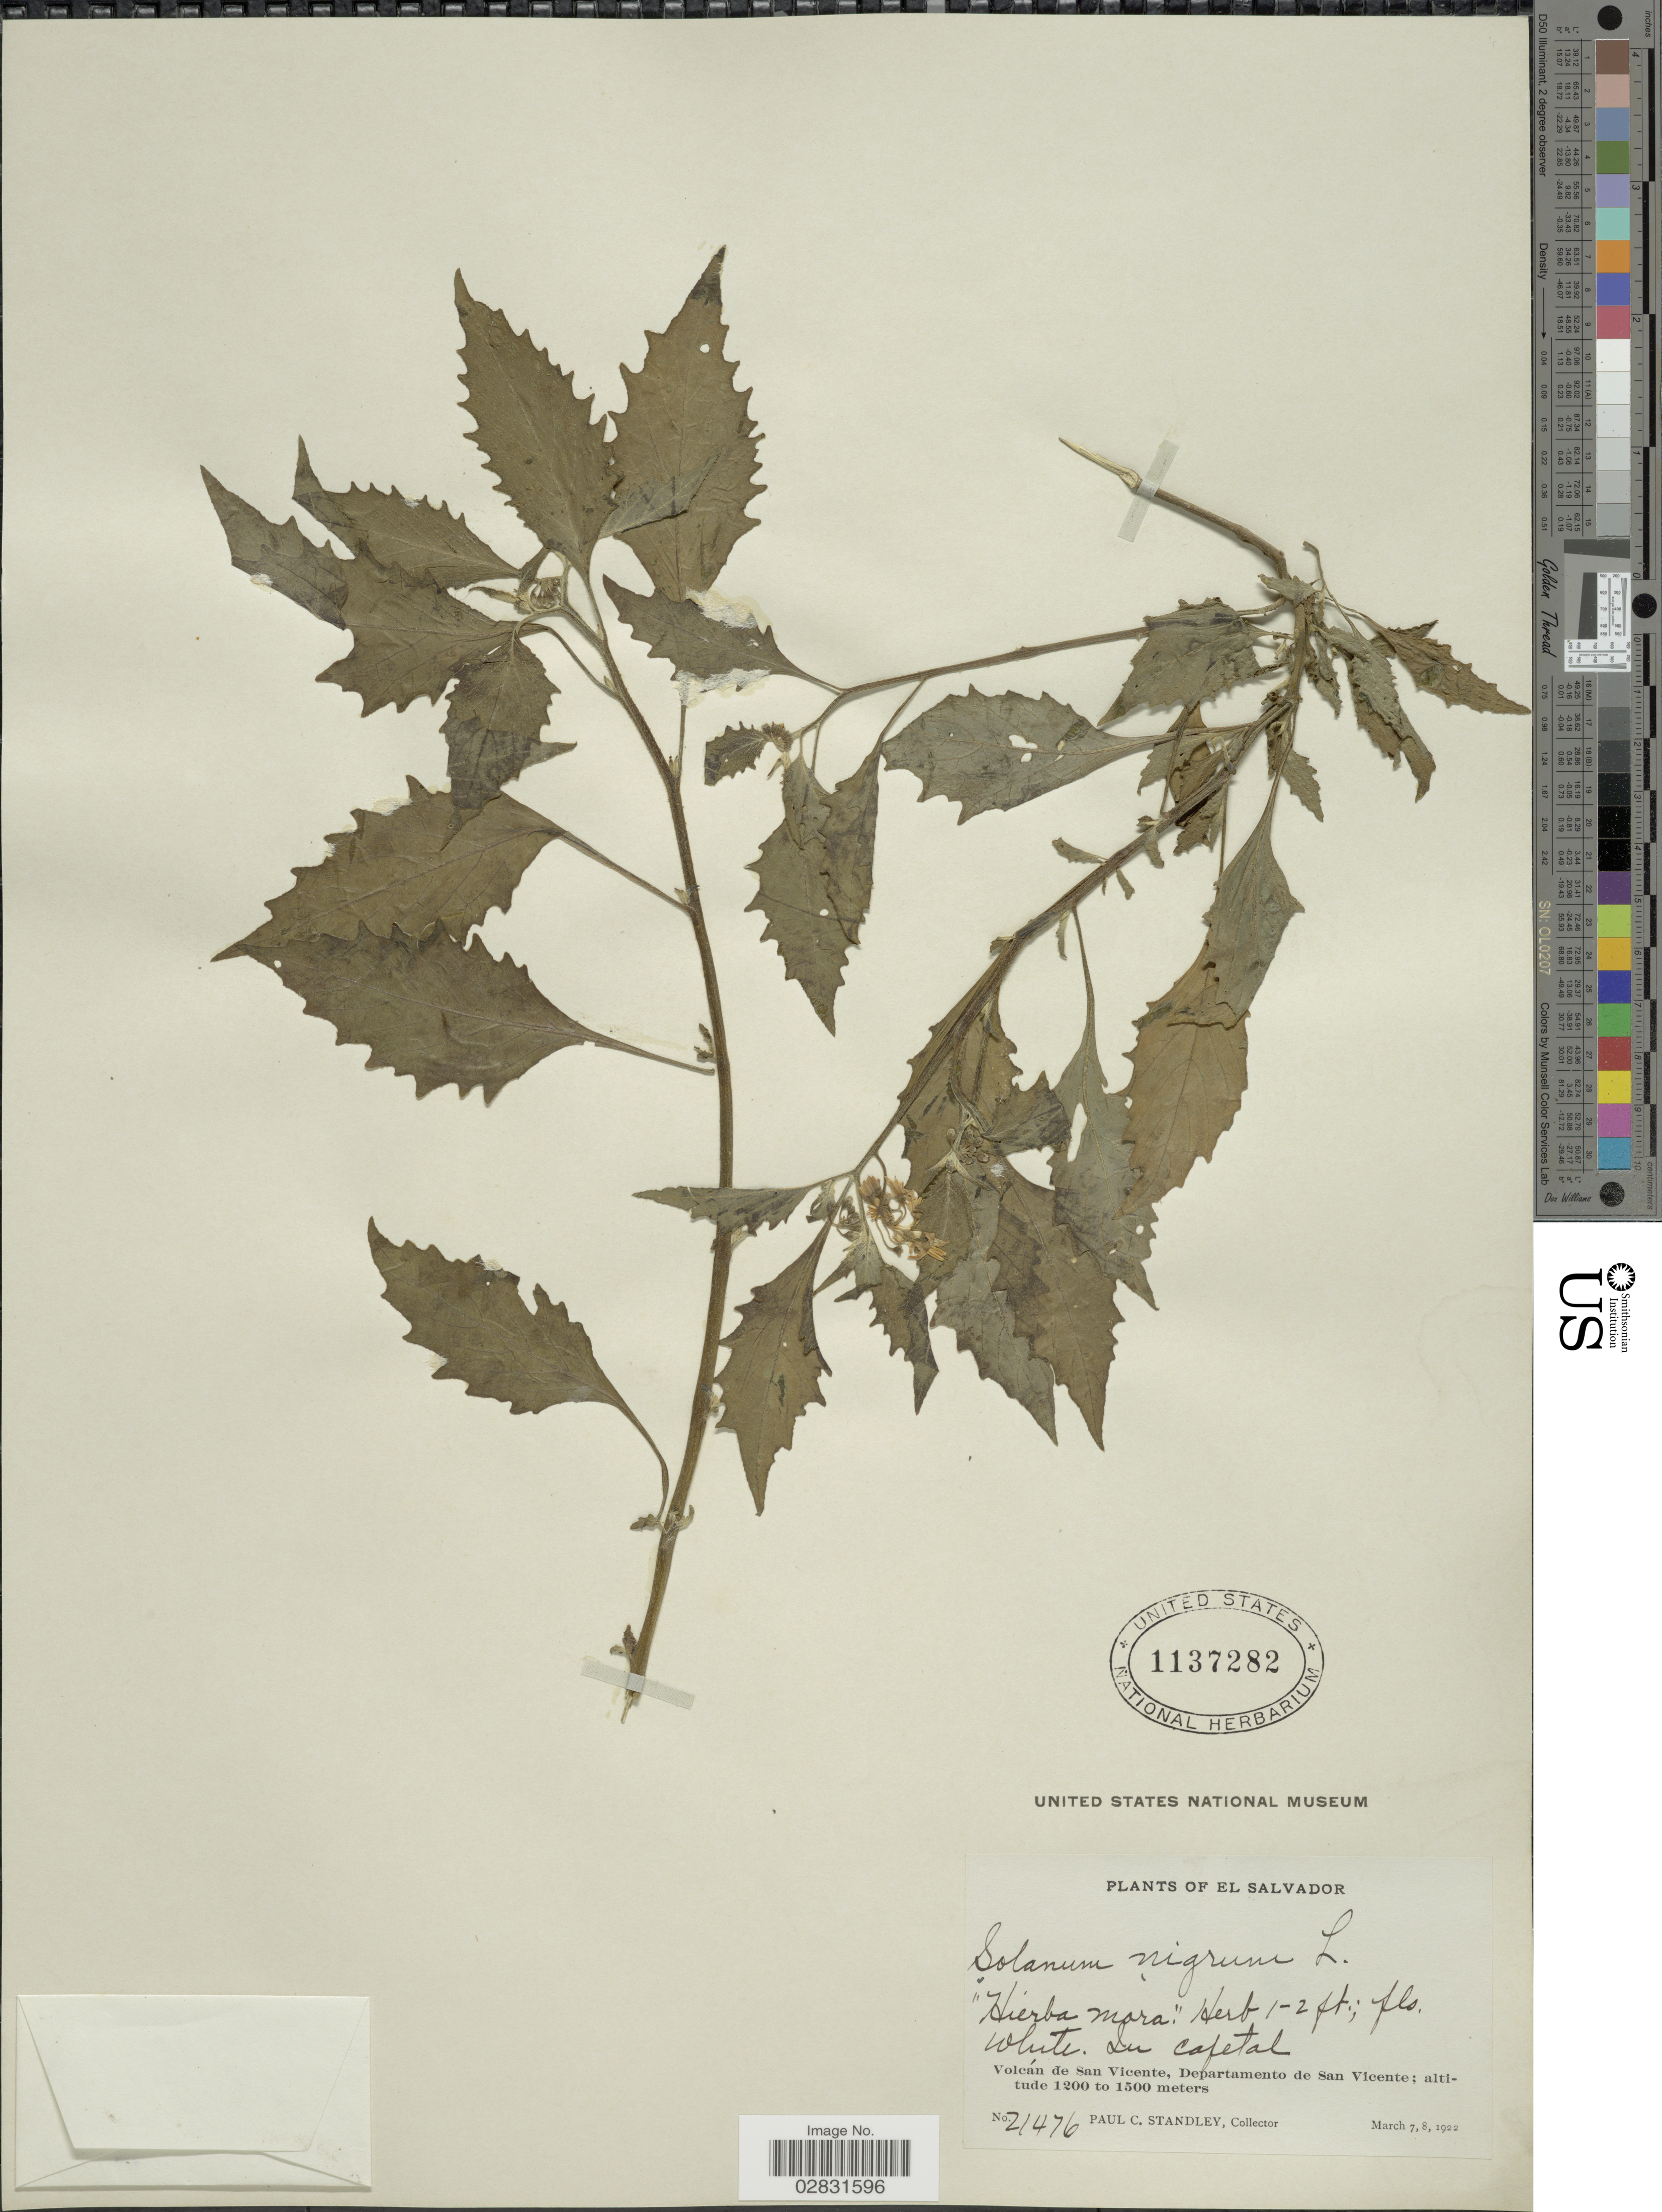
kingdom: Plantae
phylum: Tracheophyta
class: Magnoliopsida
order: Solanales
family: Solanaceae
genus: Solanum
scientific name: Solanum nigrum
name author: L.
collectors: P. C. Standley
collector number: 21476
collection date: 1922-03-07/1922-03-08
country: El Salvador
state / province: San Vincente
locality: Volcán de San Vicente, Departamento de San Vicente.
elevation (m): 1200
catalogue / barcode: US 1137282